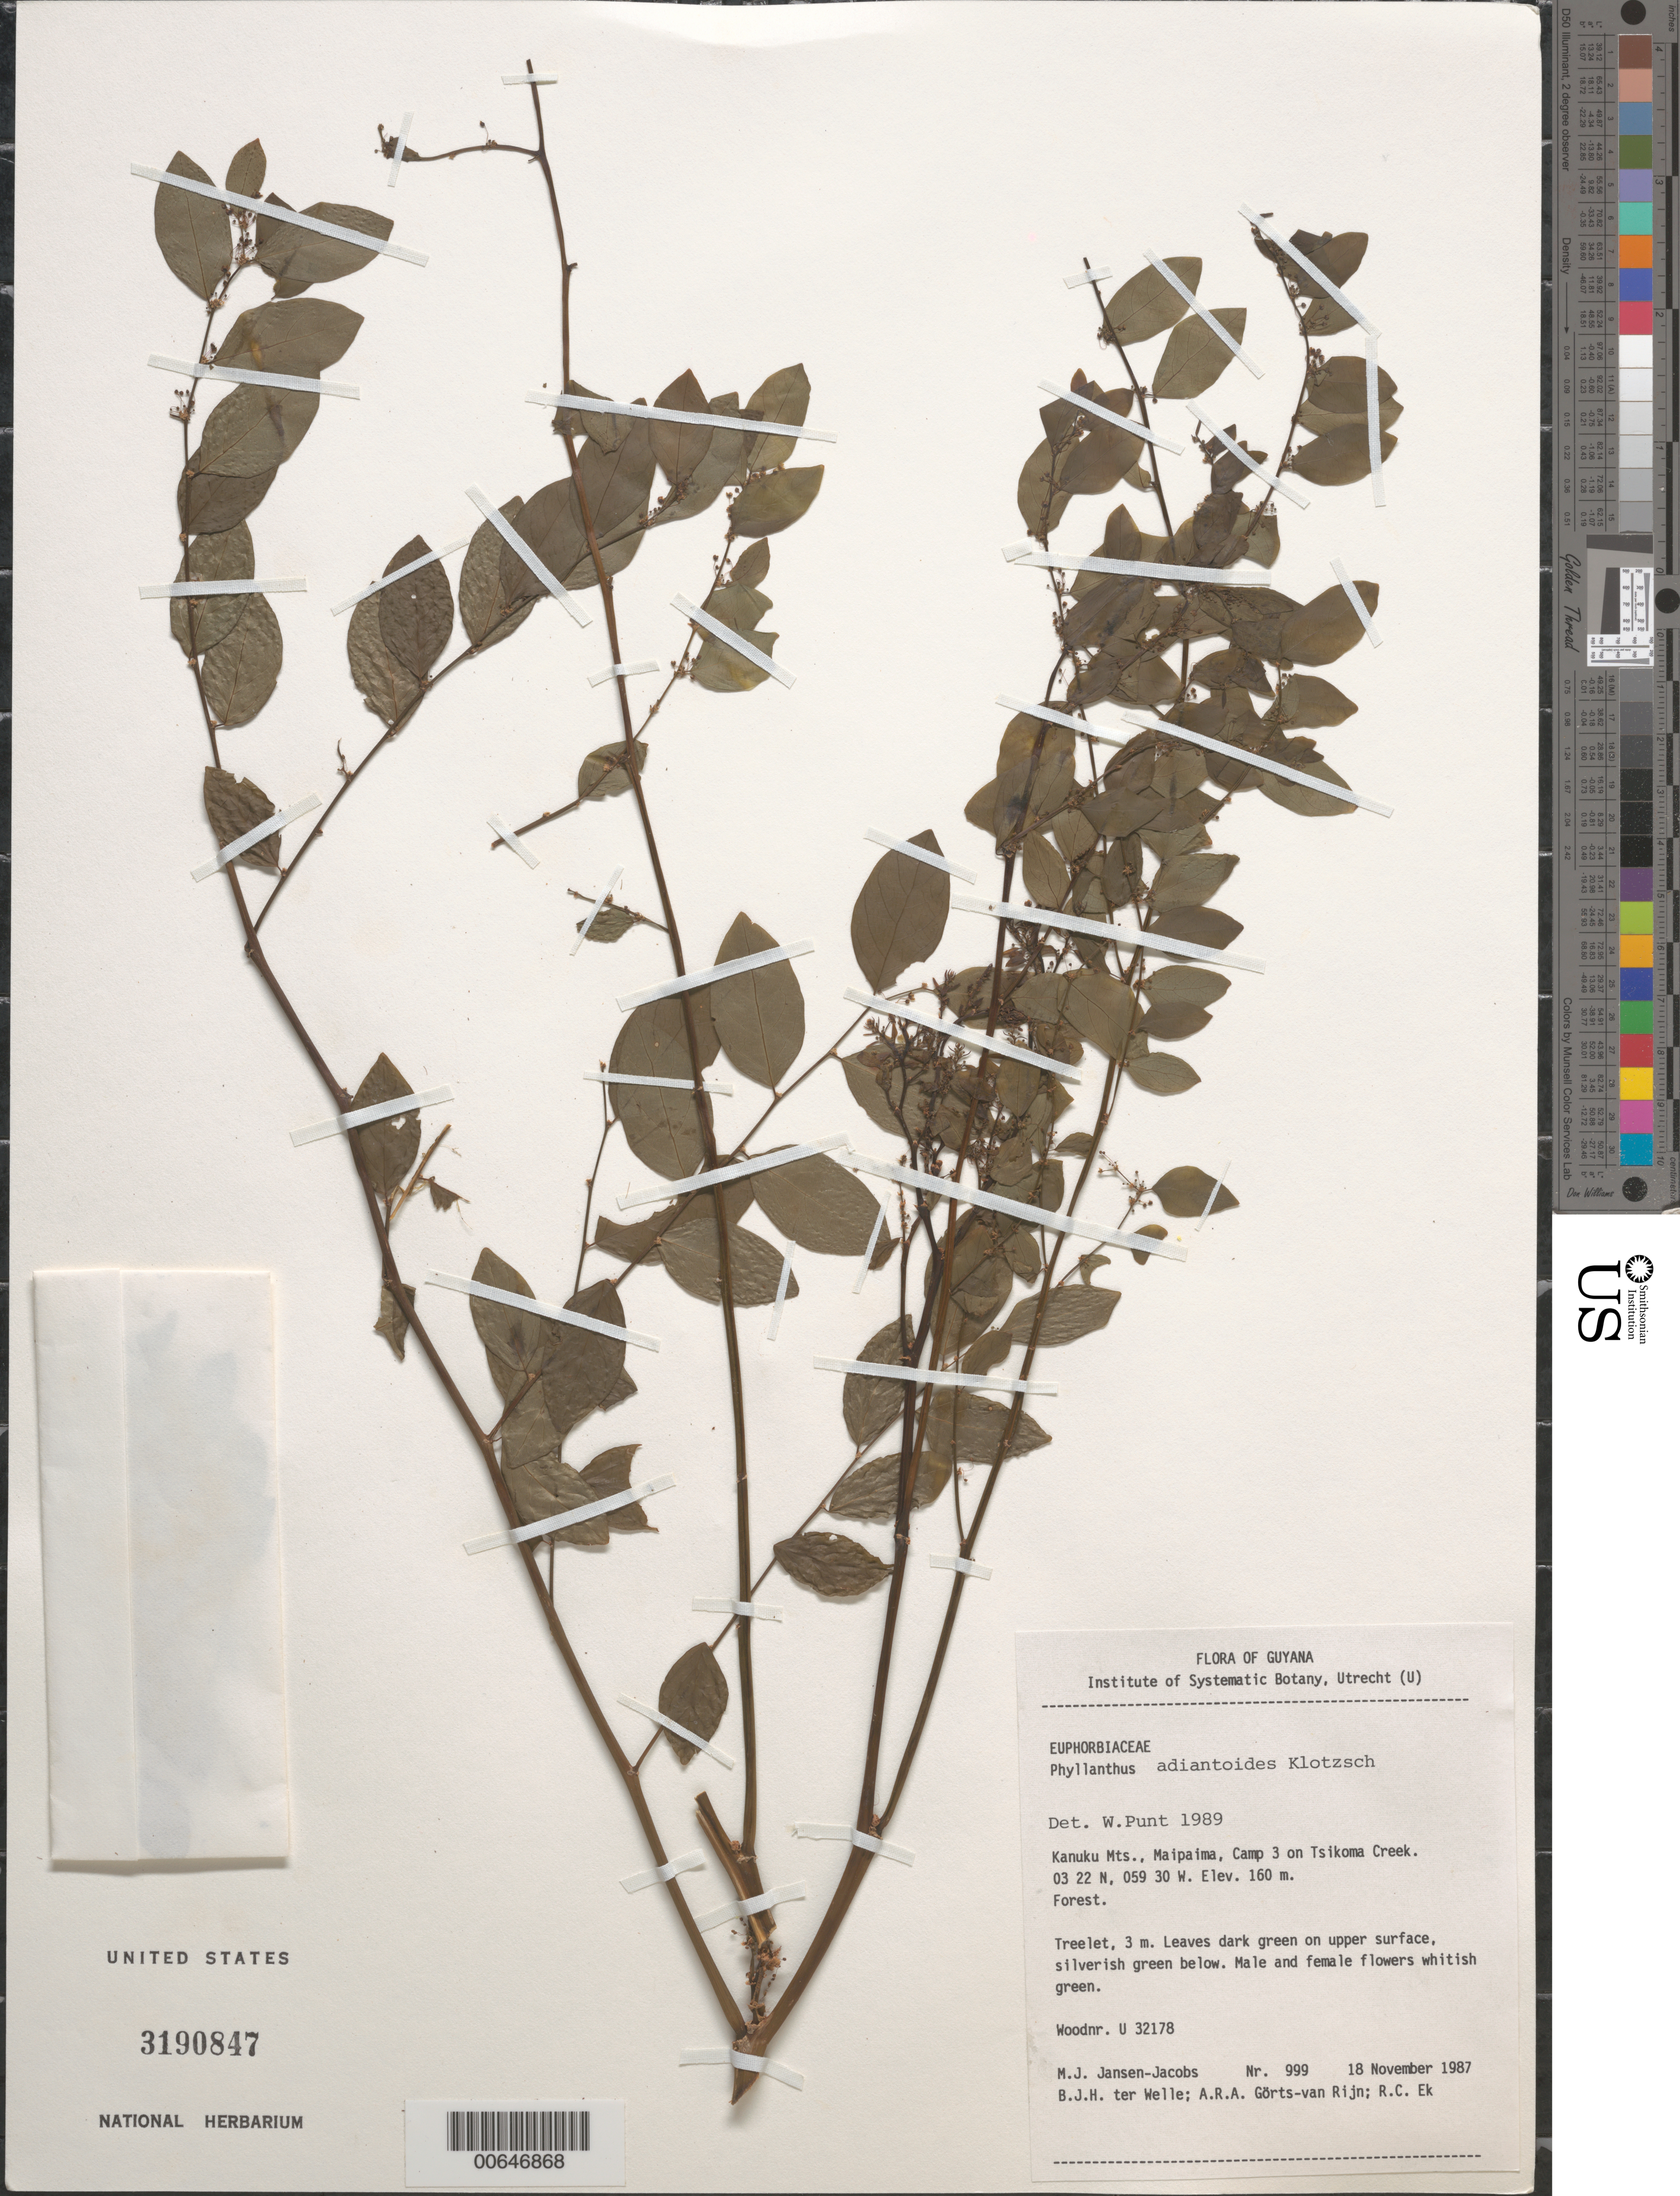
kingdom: Plantae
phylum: Tracheophyta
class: Magnoliopsida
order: Malpighiales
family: Phyllanthaceae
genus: Phyllanthus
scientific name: Phyllanthus adiantoides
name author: Klotzsch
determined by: Punt, W.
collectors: M. J. Jansen-Jacobs, B. Welle, A. .R. A. Görts-van Rijn & R. C. Ek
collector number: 999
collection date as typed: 18-Nov-87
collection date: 1987-11-18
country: Guyana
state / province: U. Takutu-U. Essequibo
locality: Kanuku Mts., Maipaima, Camp 3 on Tsikoma Creek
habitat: Forest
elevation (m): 160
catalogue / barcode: US 3190847